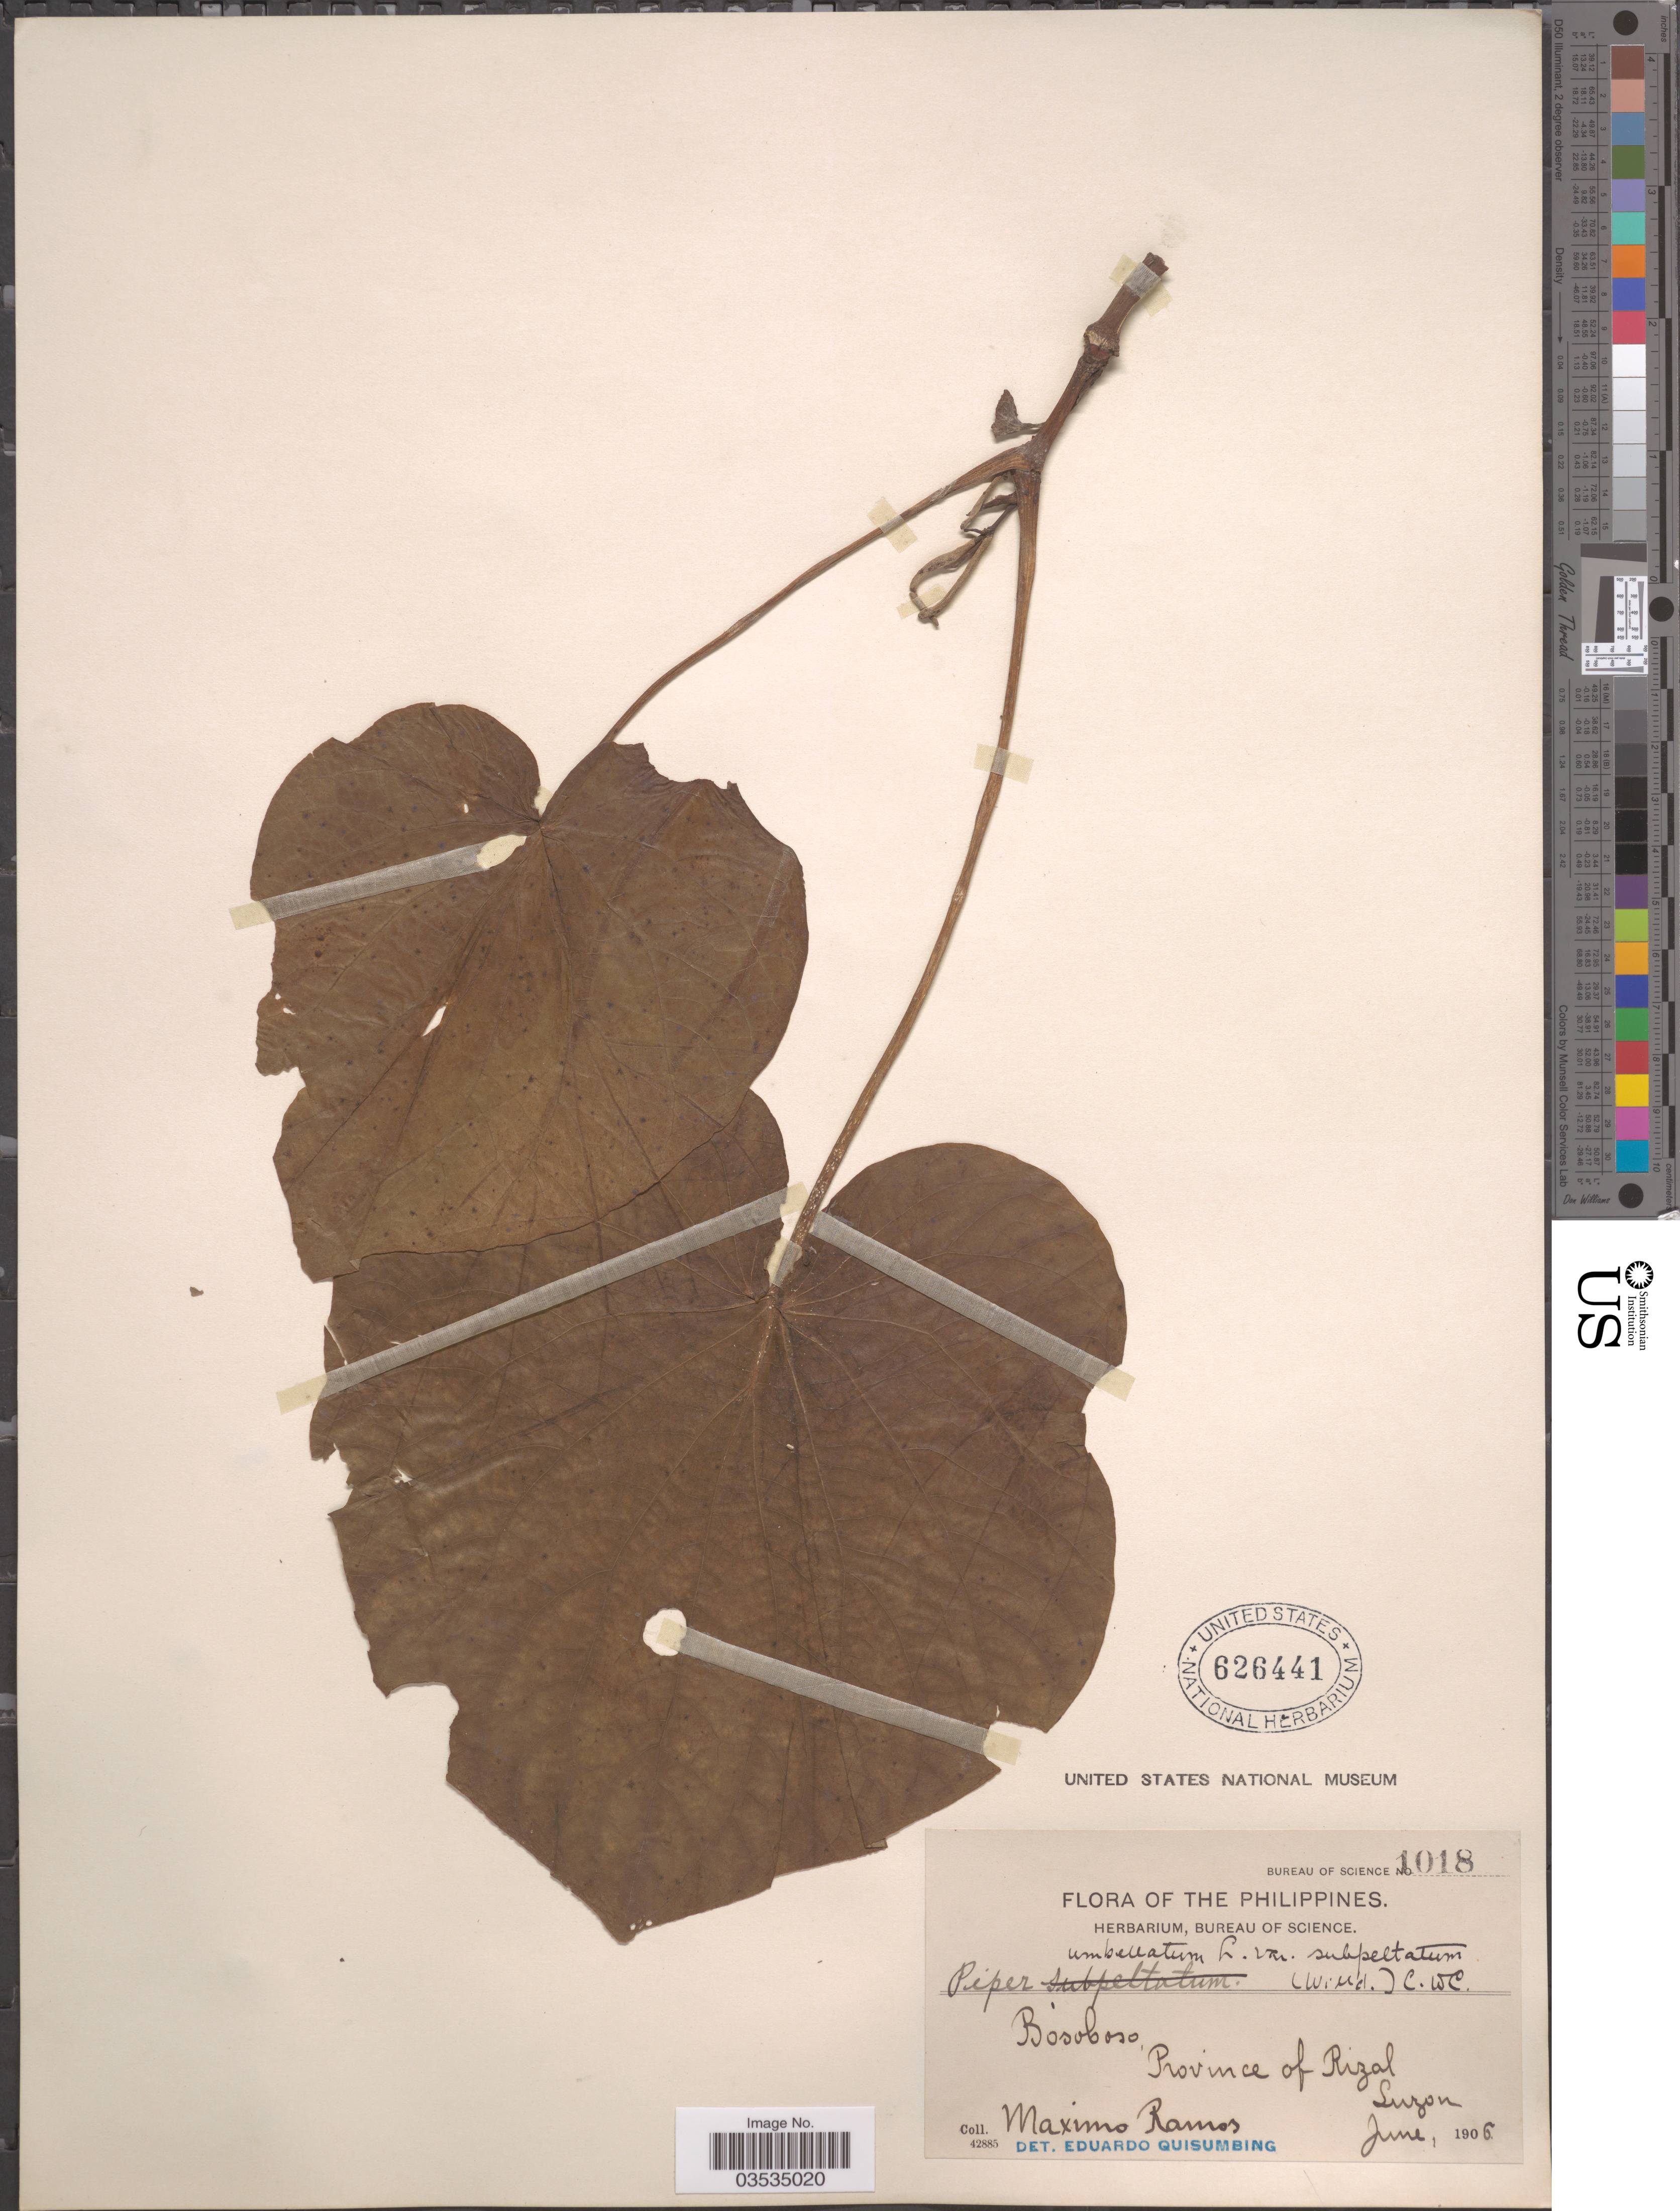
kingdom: Plantae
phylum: Tracheophyta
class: Magnoliopsida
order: Piperales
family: Piperaceae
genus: Piper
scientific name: Piper umbellatum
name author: L.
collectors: M. Ramos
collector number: Bureau of Science 1018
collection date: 1906-06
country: Philippines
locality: Bosoboso. Province of Rizal. Luzon.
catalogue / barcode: US 626441